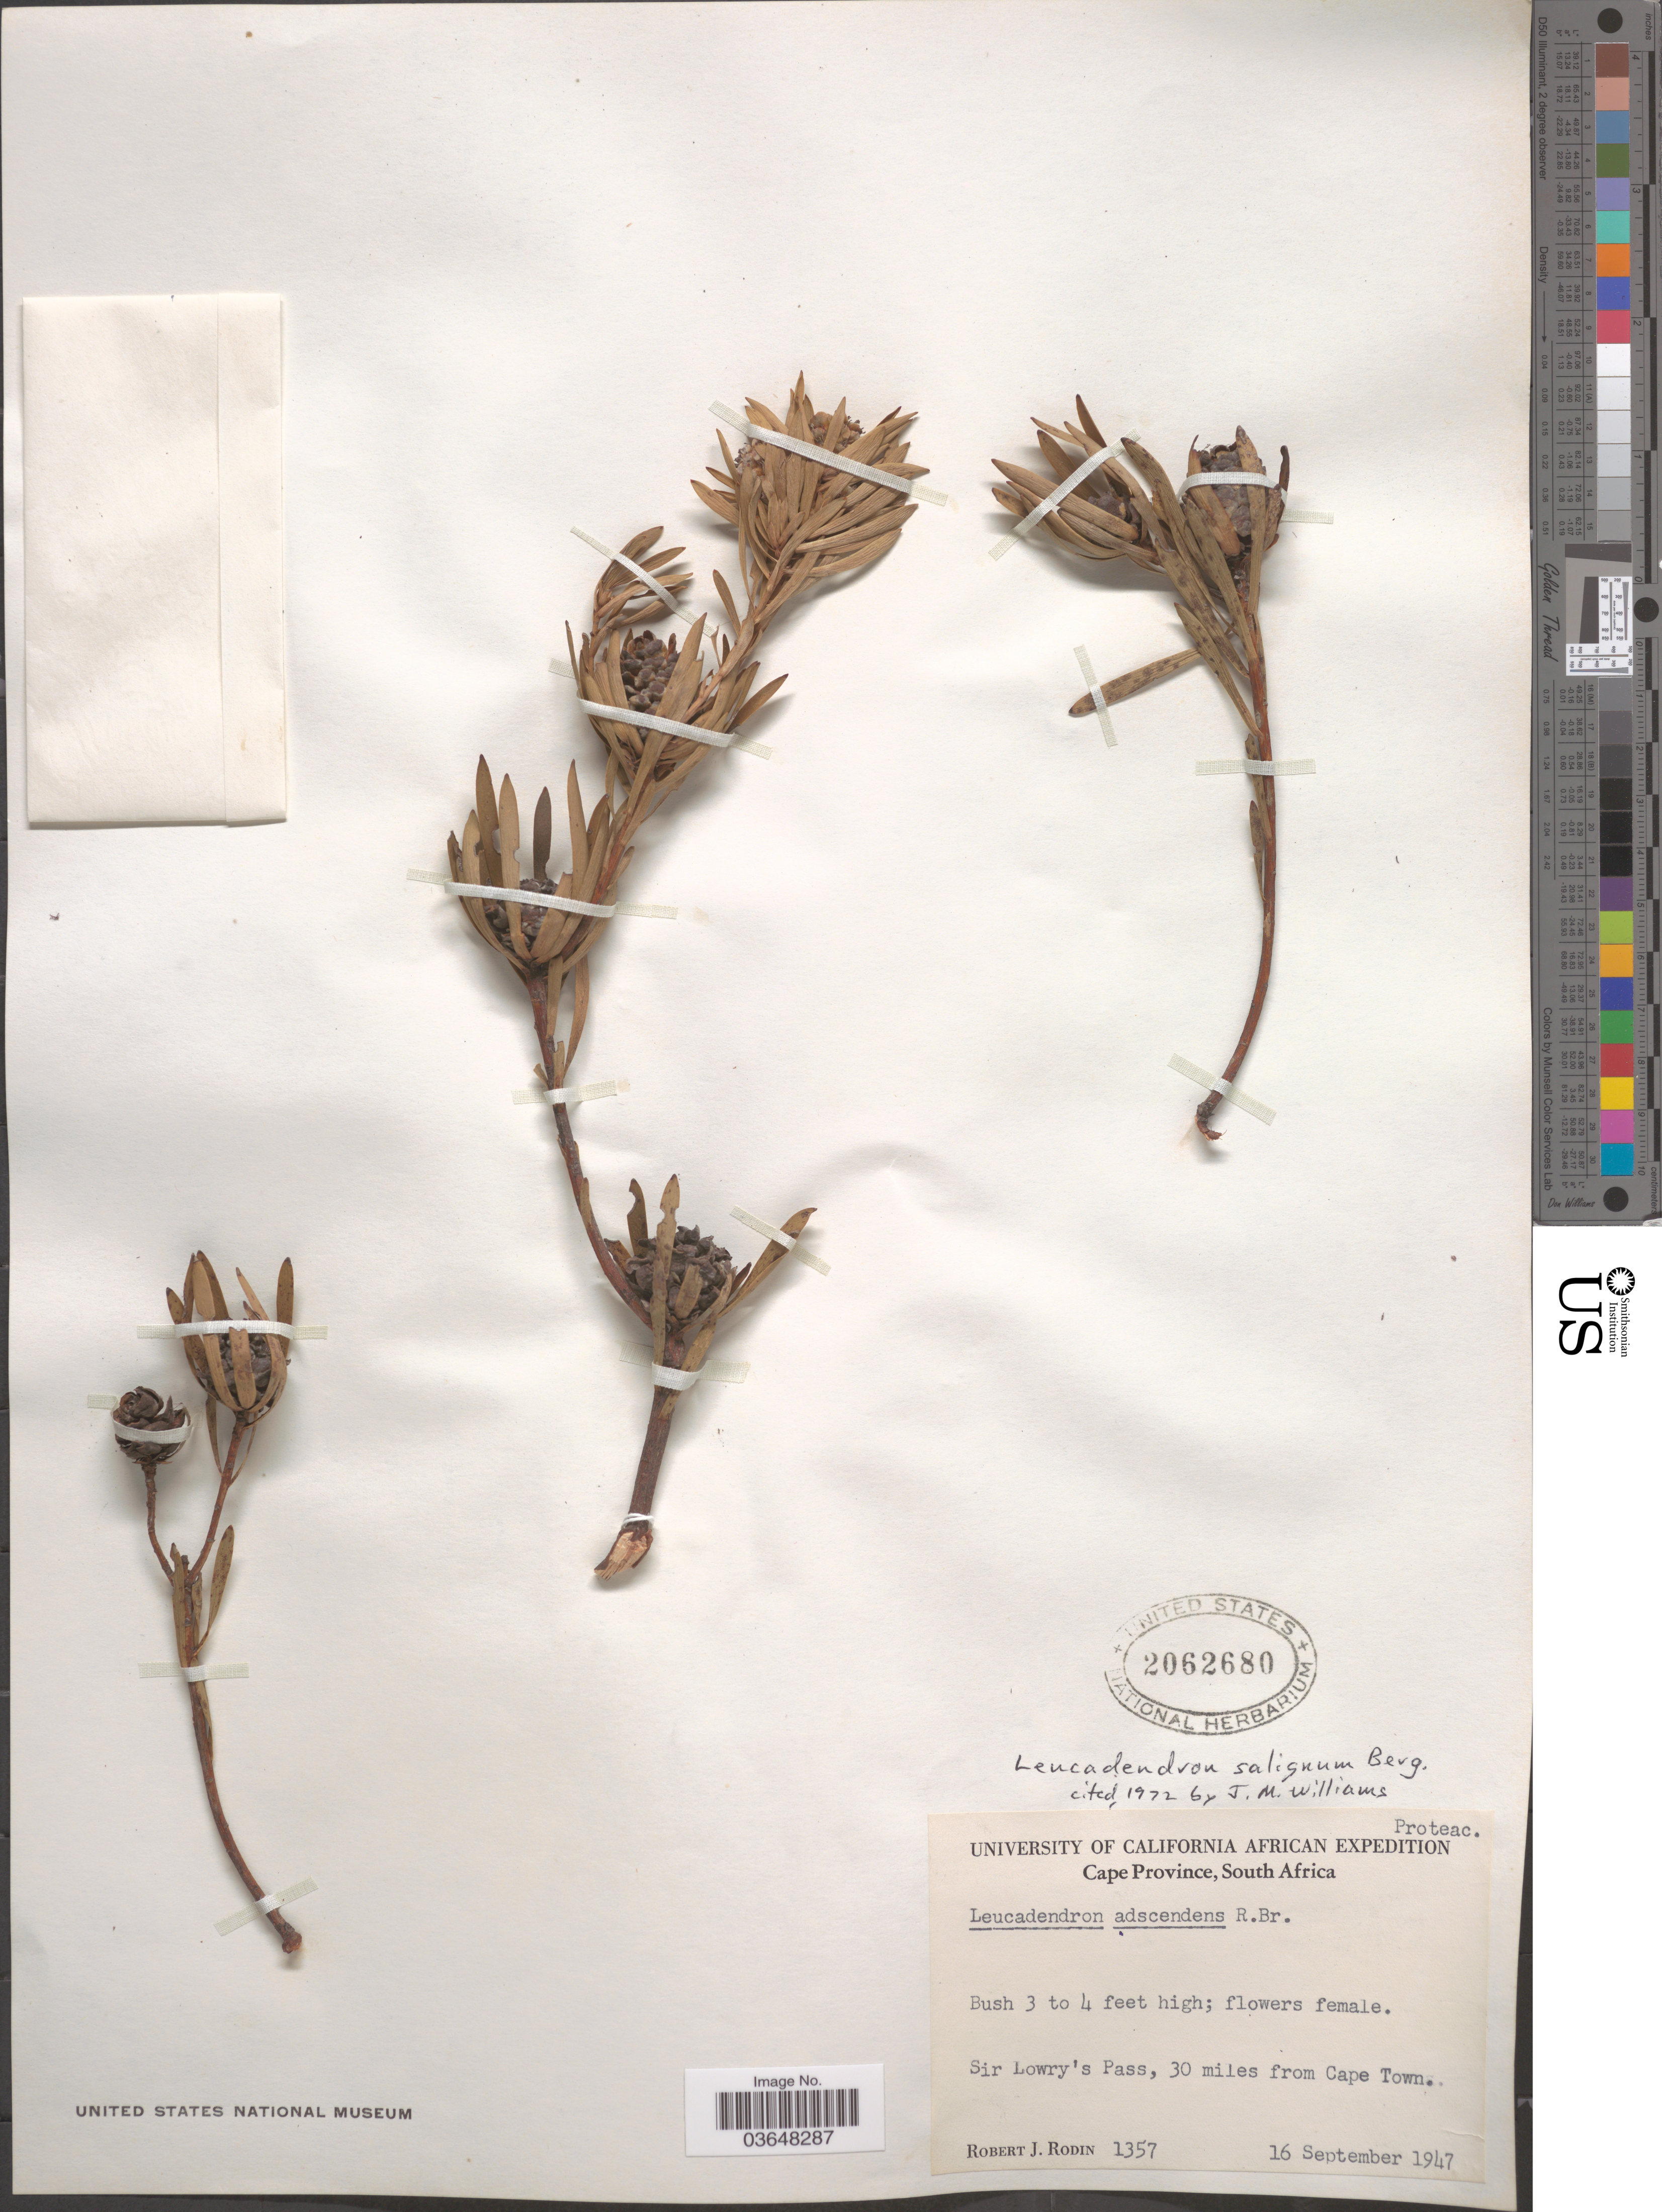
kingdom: Plantae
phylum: Tracheophyta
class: Magnoliopsida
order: Proteales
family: Proteaceae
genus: Leucadendron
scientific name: Leucadendron salignum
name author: P.J. Bergius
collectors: R. J. Rodin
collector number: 1357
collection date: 1947-09-16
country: South Africa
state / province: Western Cape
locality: Sir Lowry's Pass, 30 miles from Cape Town.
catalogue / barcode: US 2062680